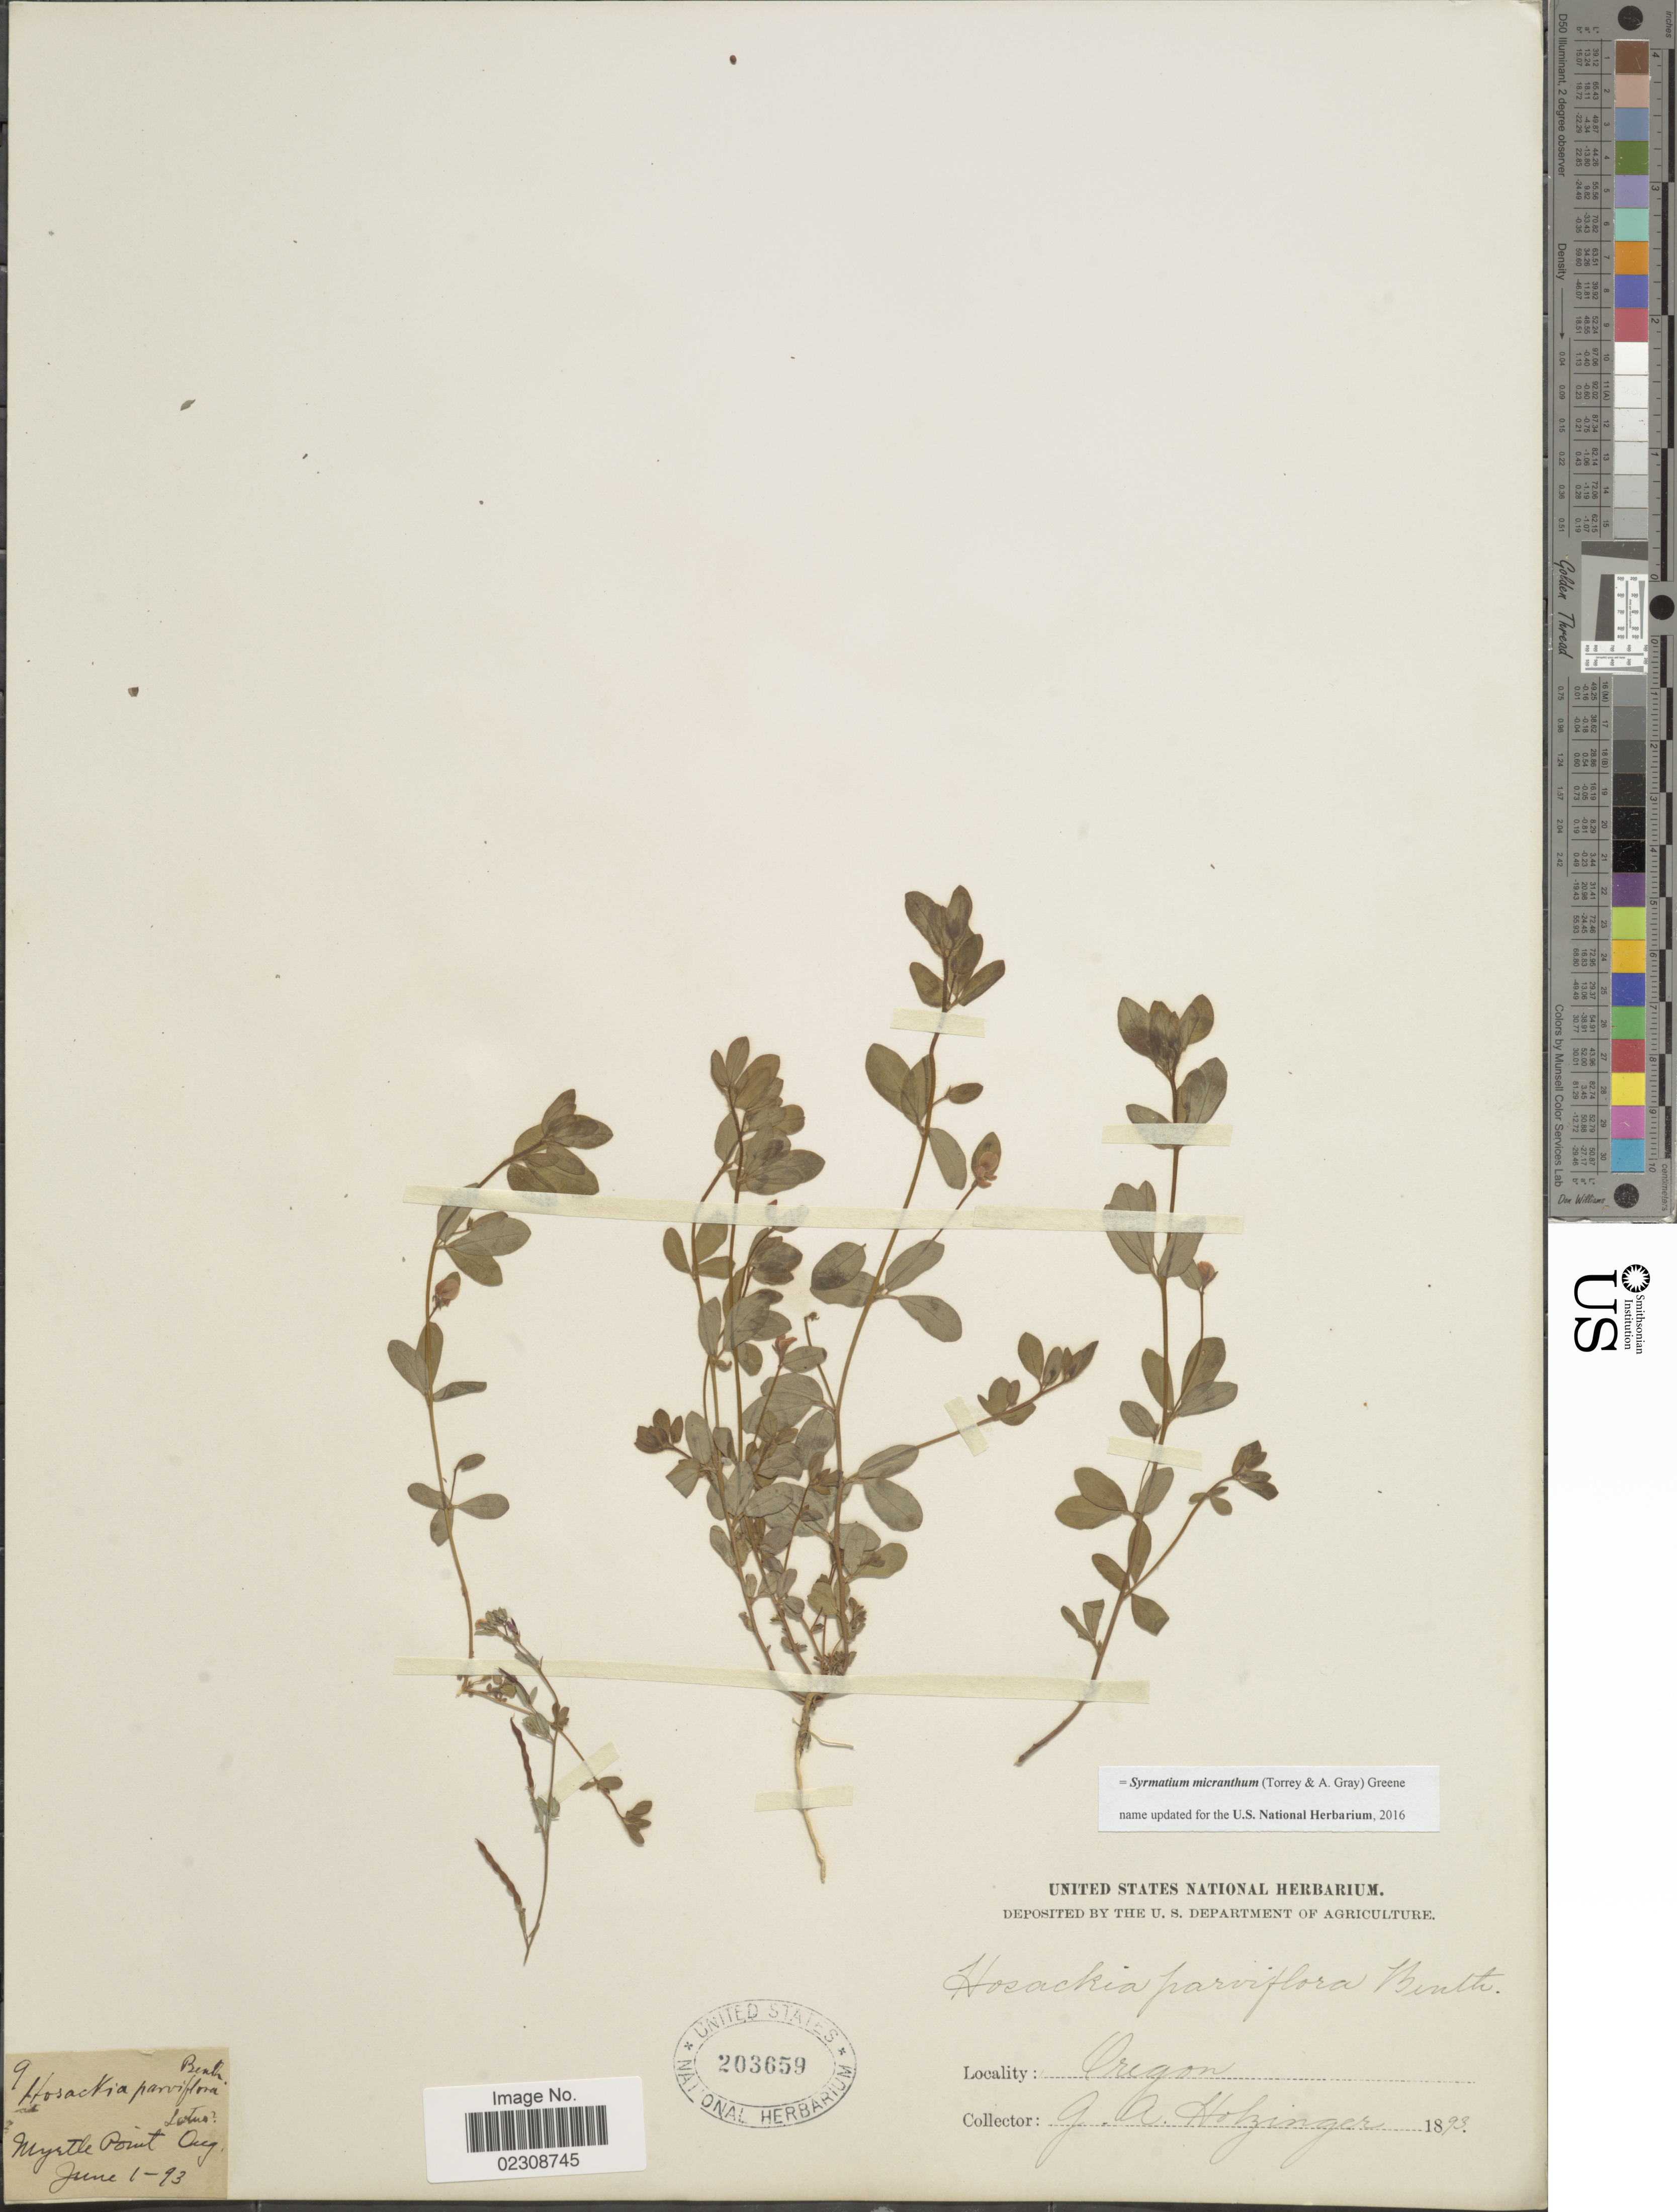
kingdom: Plantae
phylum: Tracheophyta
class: Magnoliopsida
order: Fabales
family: Fabaceae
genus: Syrmatium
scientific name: Syrmatium micranthum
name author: (Torr. & A. Gray) Greene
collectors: G. A. Holzinger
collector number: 9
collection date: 1893-06-01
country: United States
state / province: Oregon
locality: Myrtle Point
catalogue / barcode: US 203659